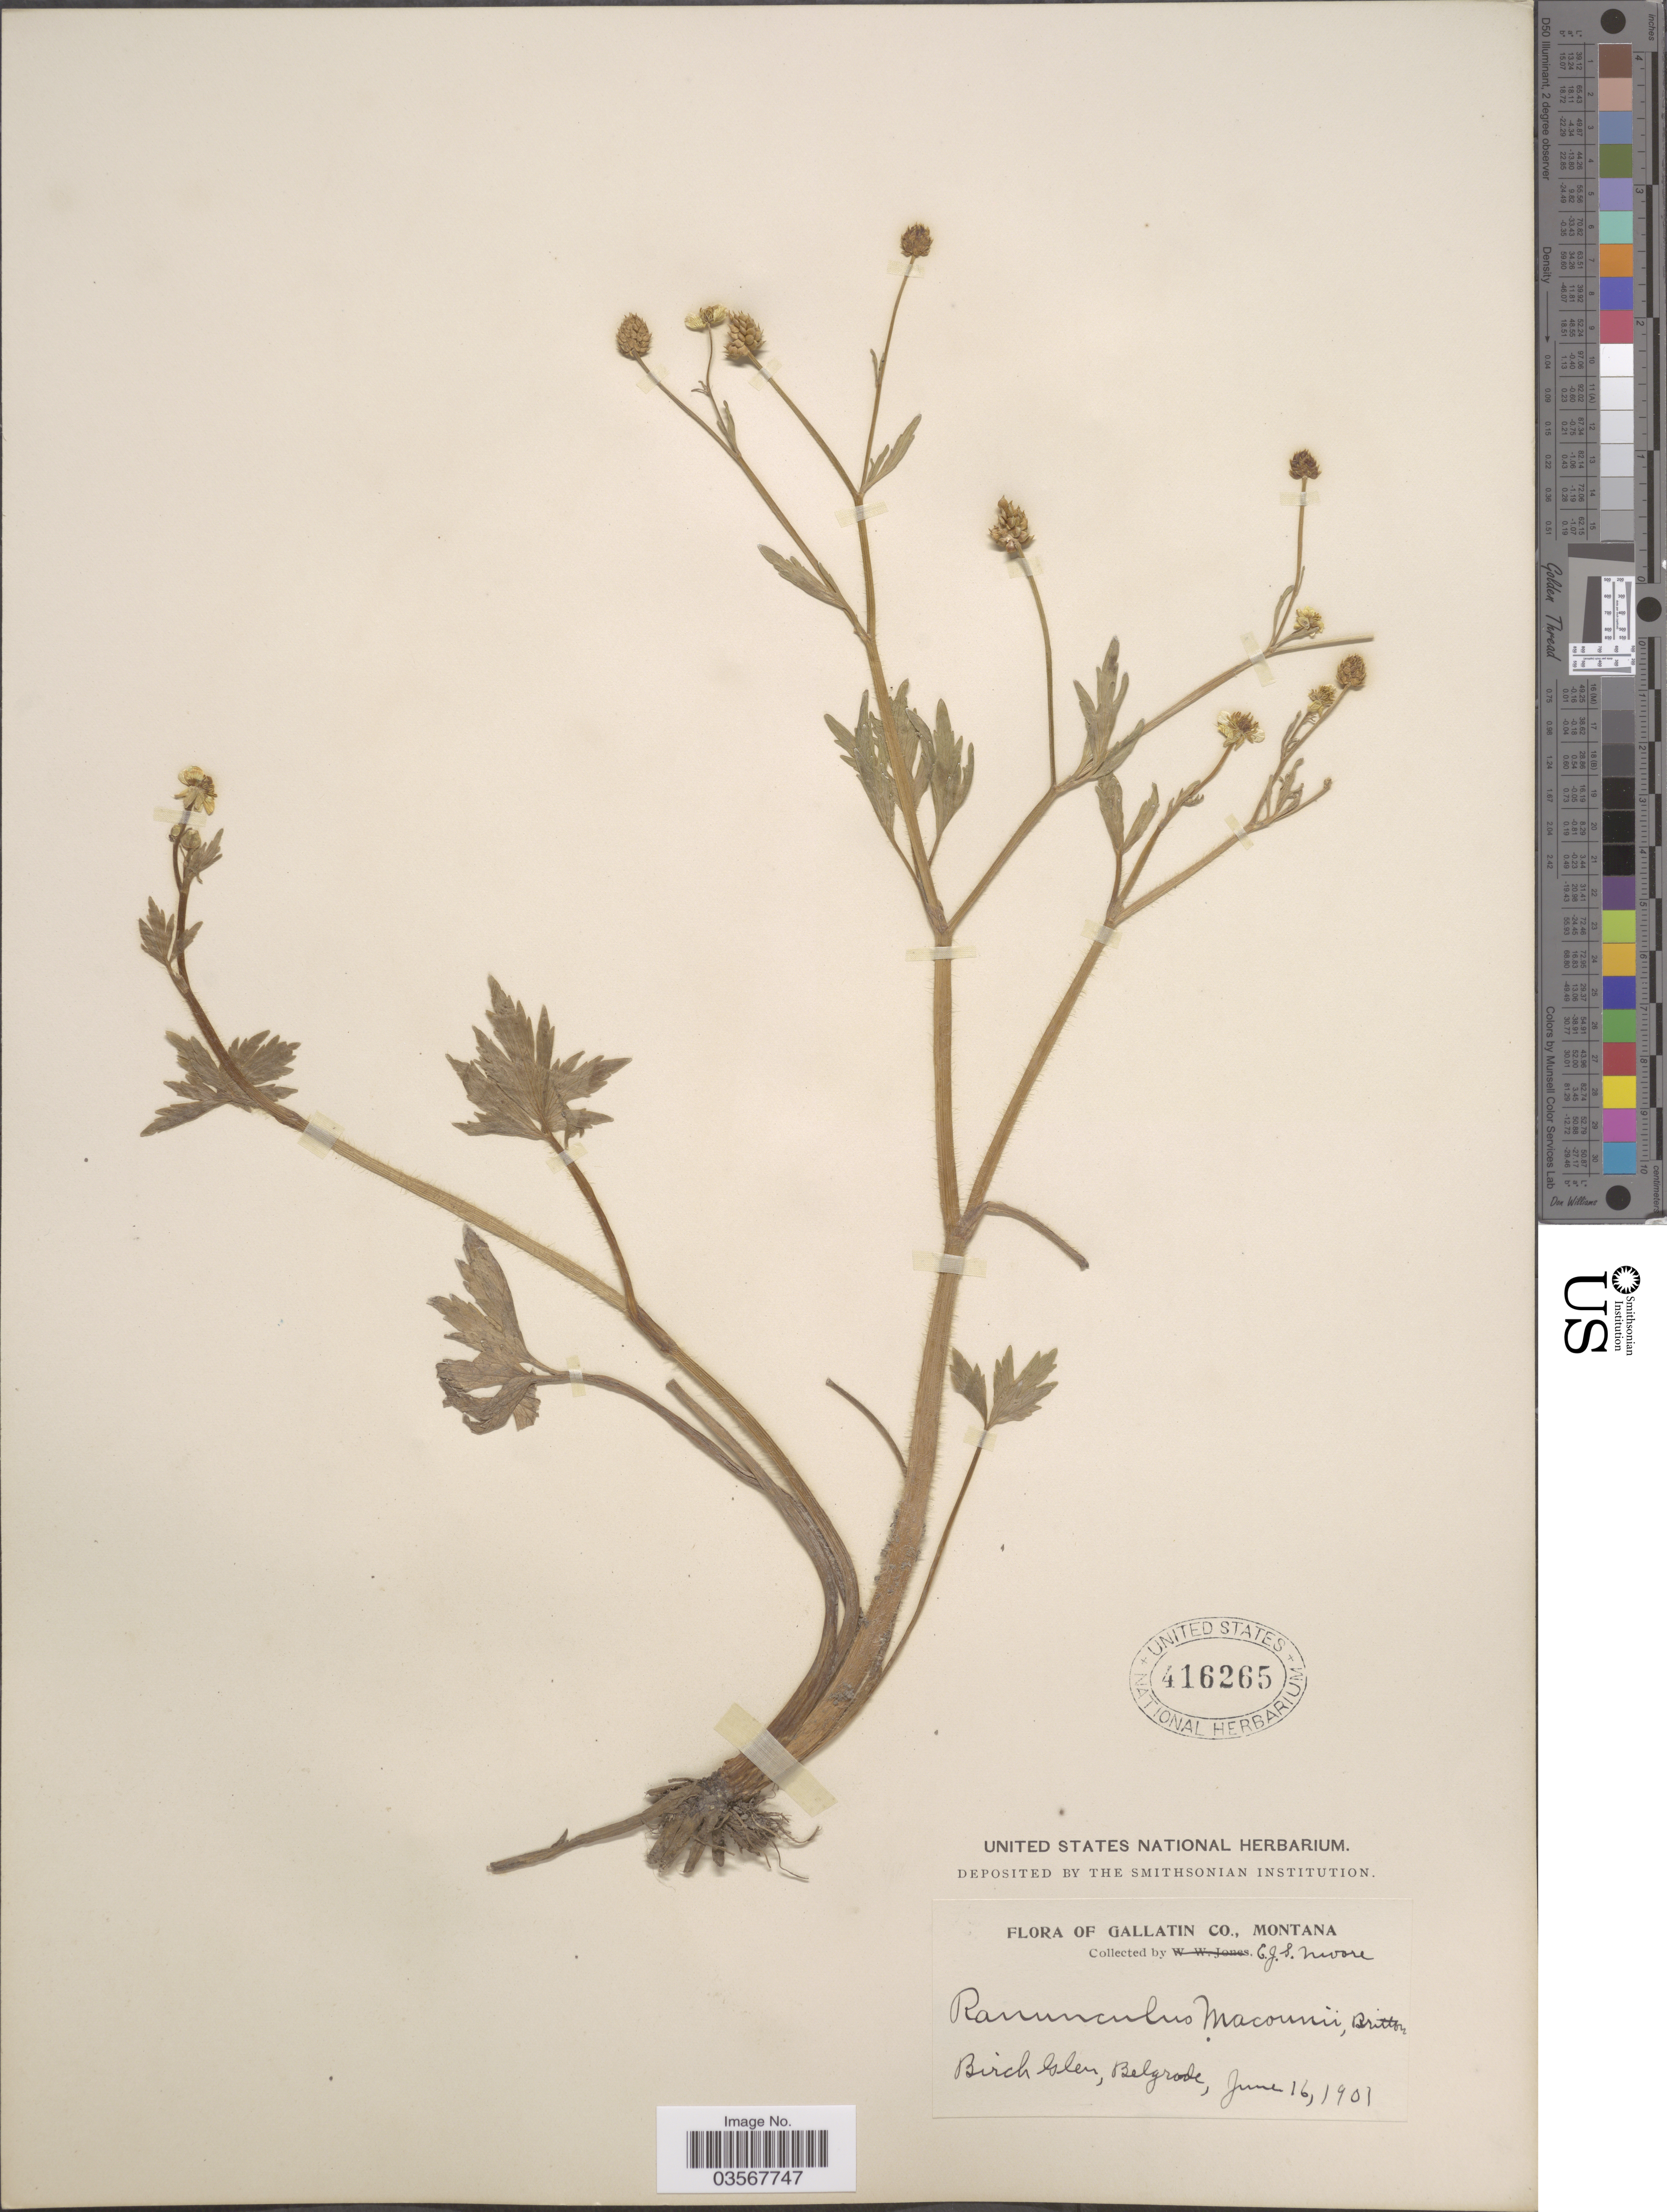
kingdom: Plantae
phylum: Tracheophyta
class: Magnoliopsida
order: Ranunculales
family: Ranunculaceae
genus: Ranunculus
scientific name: Ranunculus macounii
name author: Britton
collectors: E. Moore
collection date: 1901-06-16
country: United States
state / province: Montana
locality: Gallatin Co. Birch Glen, Belgrode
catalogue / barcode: US 416265